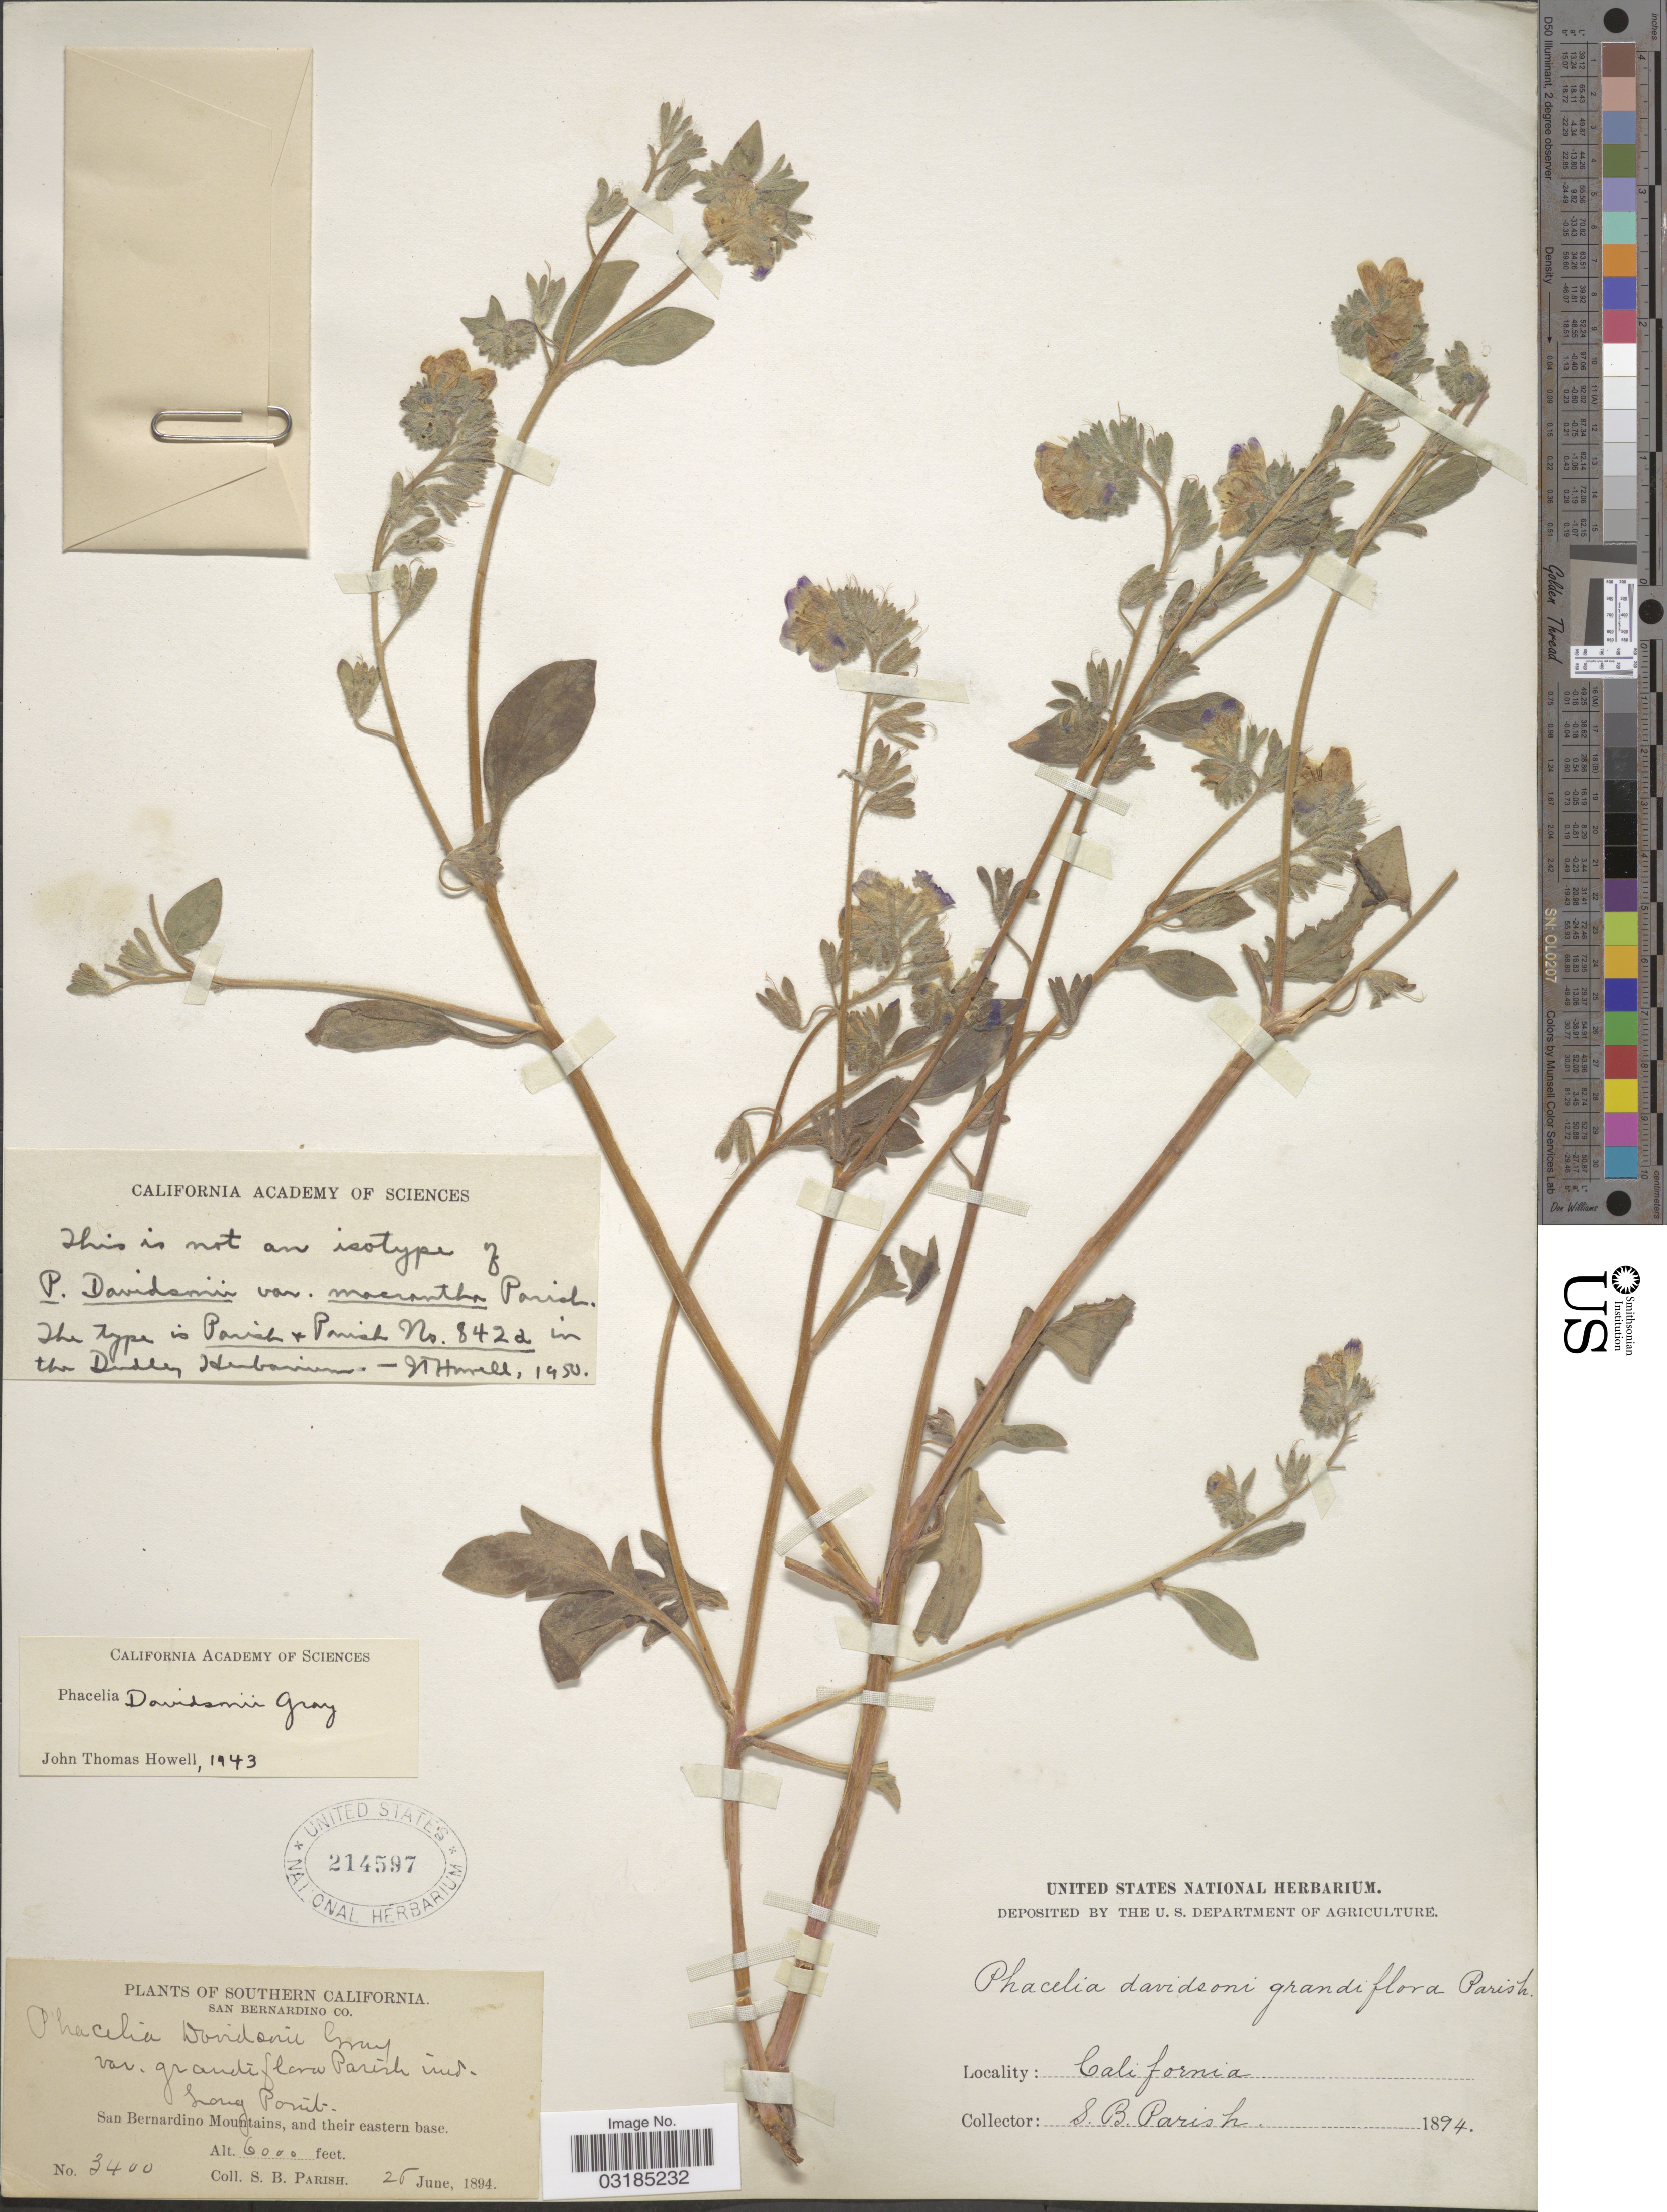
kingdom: Plantae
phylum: Tracheophyta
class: Magnoliopsida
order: Boraginales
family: Hydrophyllaceae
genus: Phacelia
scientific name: Phacelia davidsonii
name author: A. Gray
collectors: S. B. Parish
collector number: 3400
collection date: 1894-06-26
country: United States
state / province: California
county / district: San Bernardino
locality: Southern California. San Bernardino Co. Long Point. San Bernardino Mountains, and their eastern base.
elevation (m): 1829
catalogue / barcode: US 214597